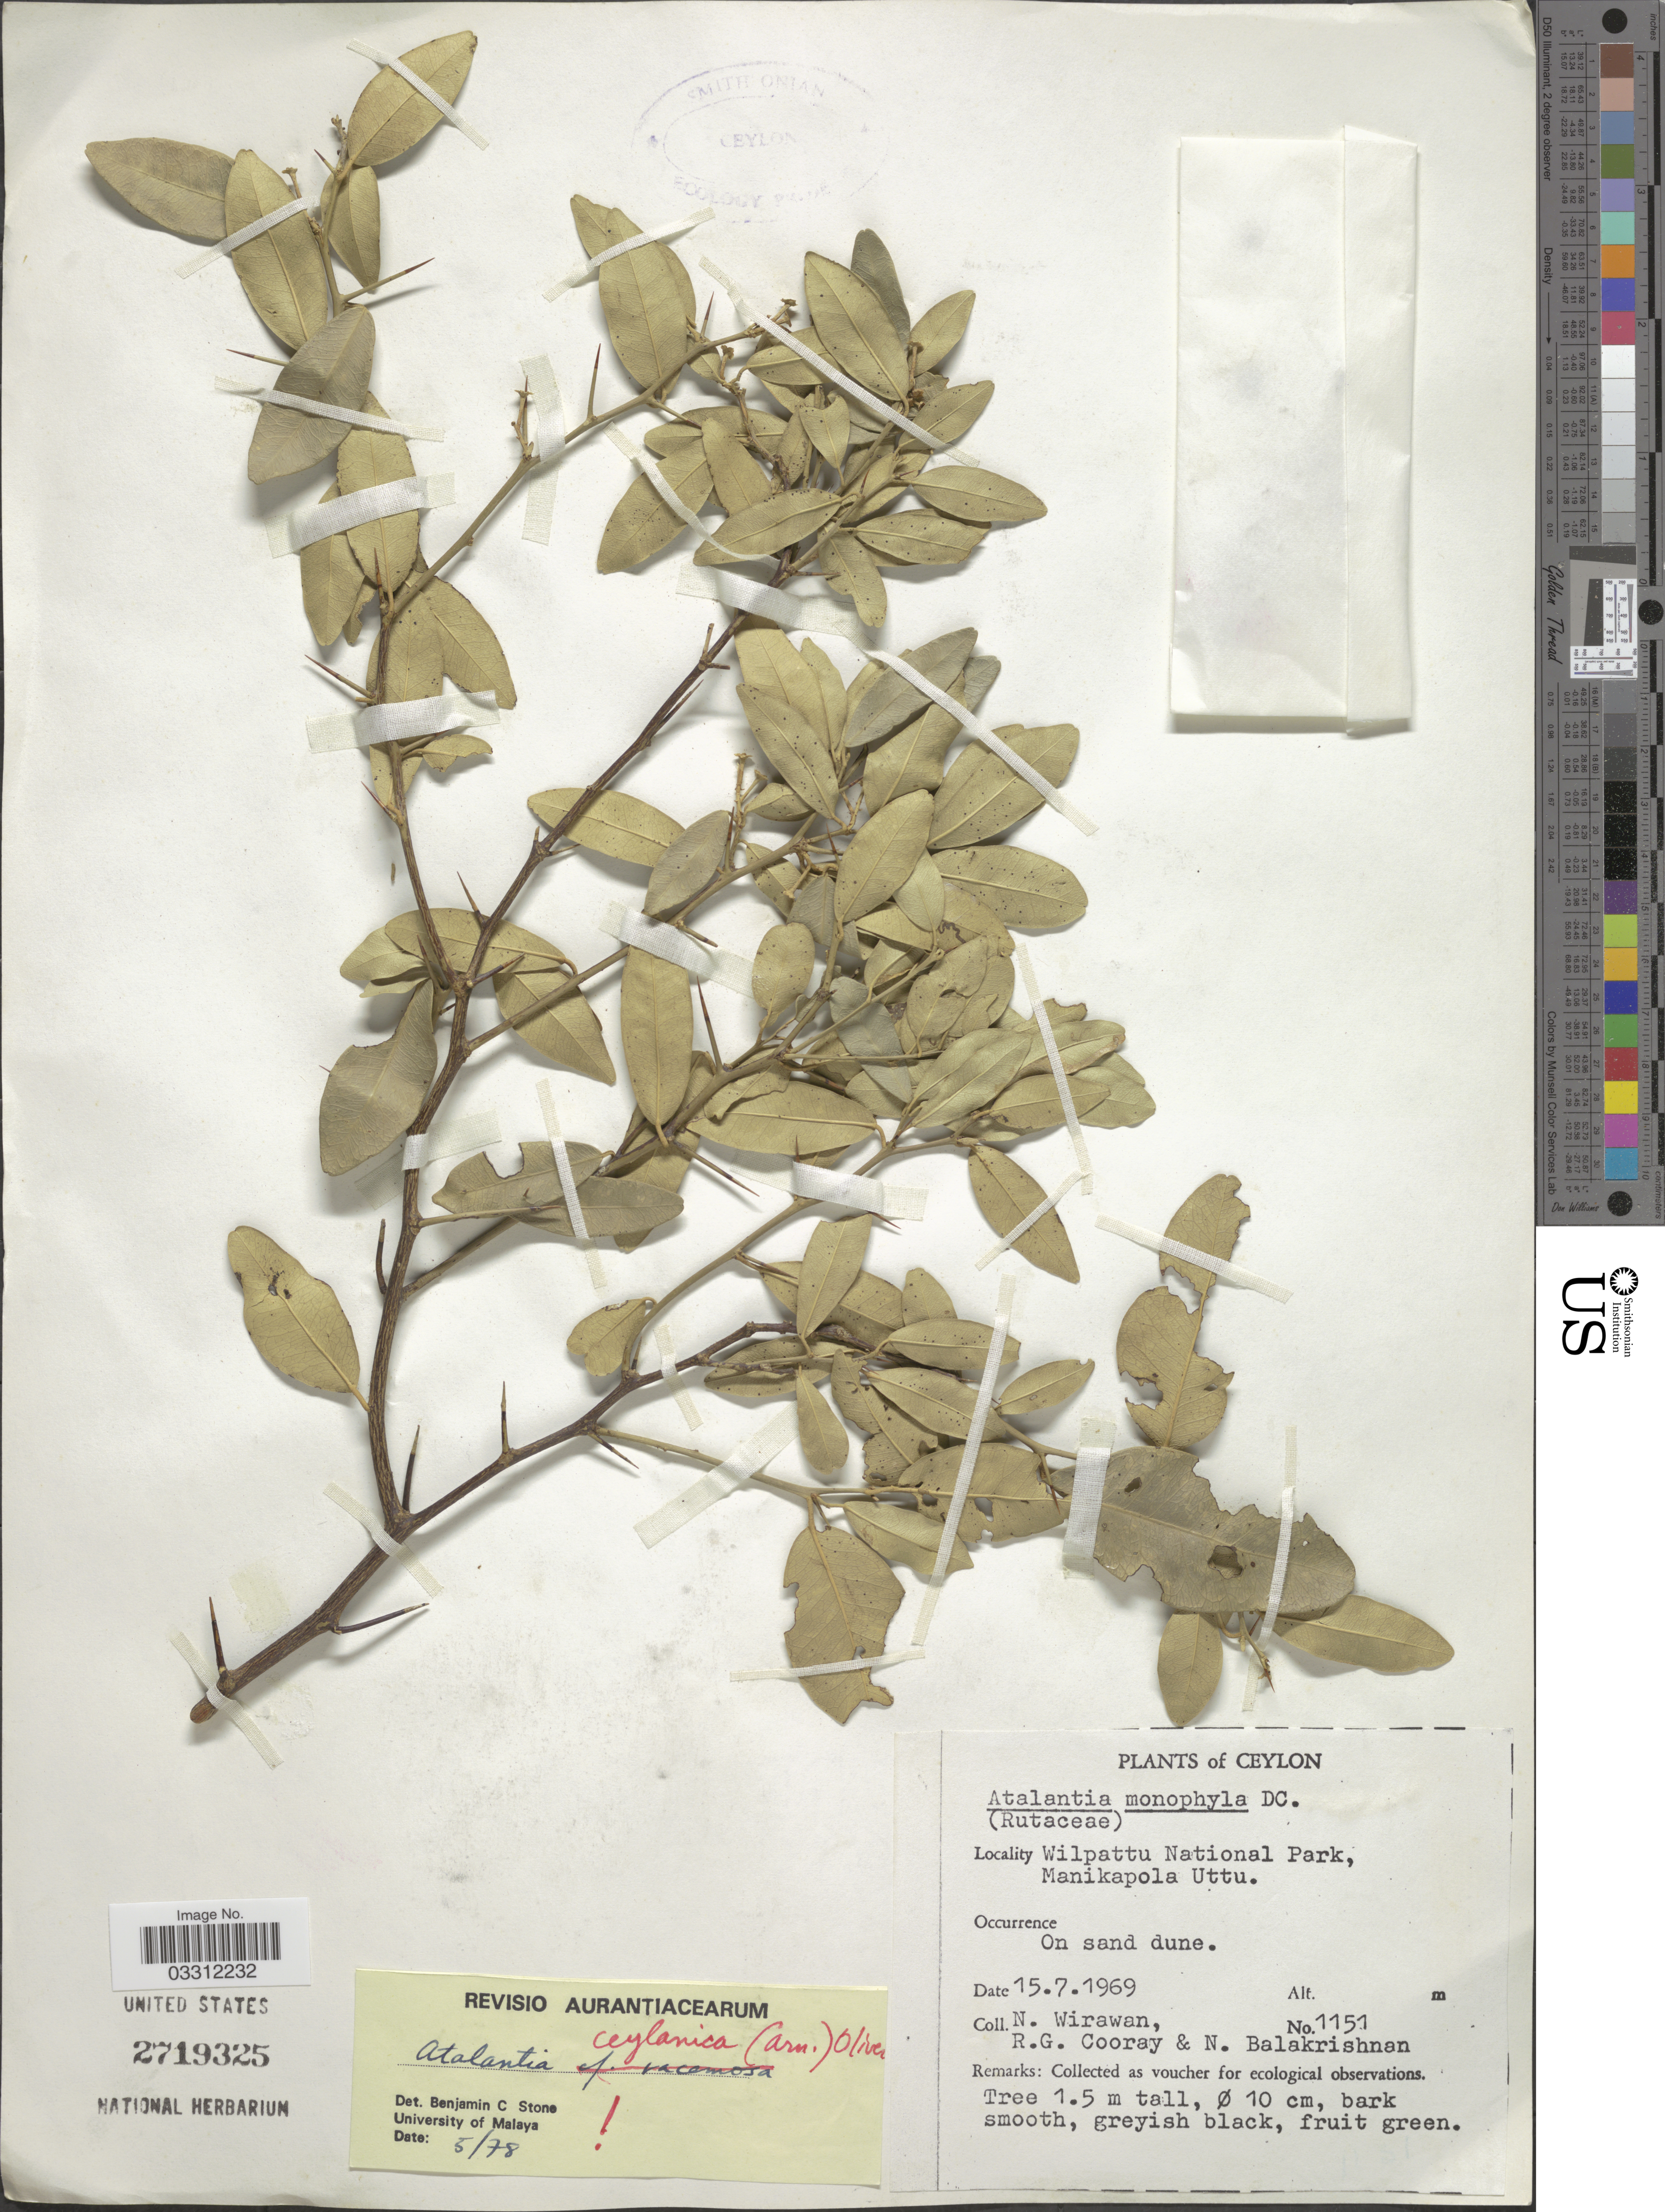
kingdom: Plantae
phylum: Tracheophyta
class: Magnoliopsida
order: Sapindales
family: Rutaceae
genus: Atalantia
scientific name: Atalantia ceylanica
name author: (Arn.) Oliv.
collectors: N. Wirawan, R. Cooray & N. Balakrishnan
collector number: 1151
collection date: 1969-07-15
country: Sri Lanka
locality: Ceylon, Wilpattu National Park, Manikapola Uttu.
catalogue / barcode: US 2719325